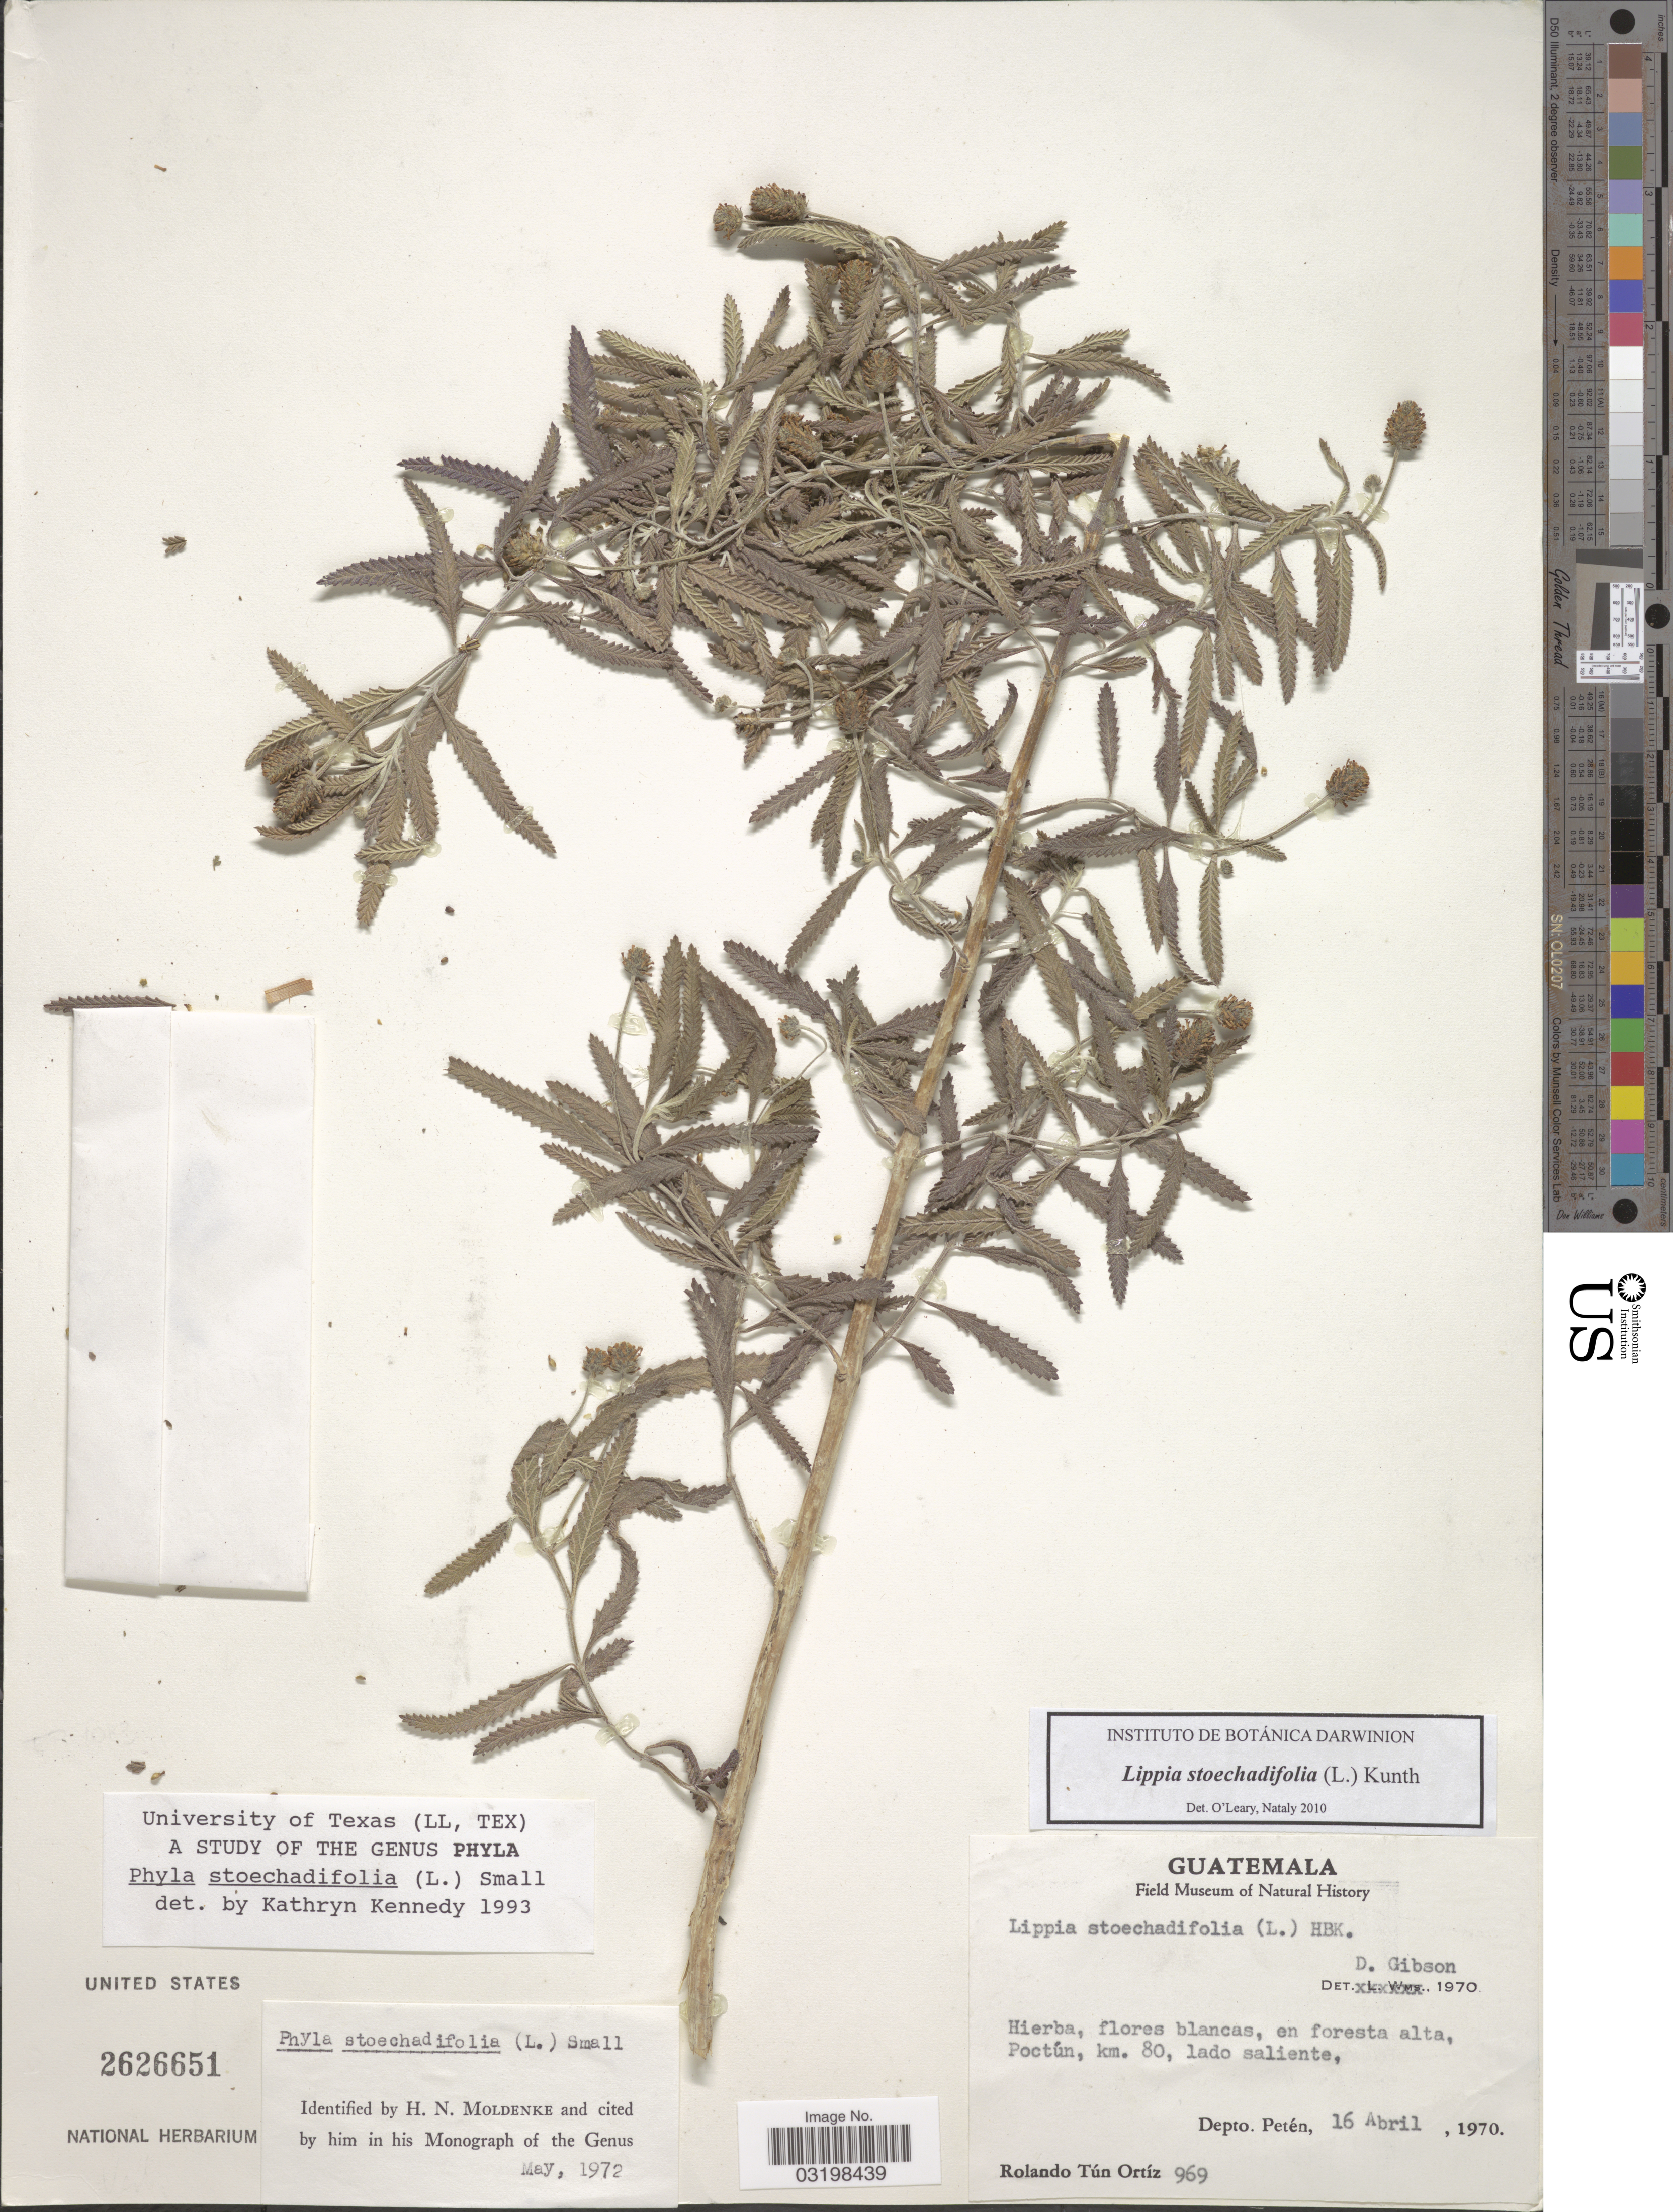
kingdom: Plantae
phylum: Tracheophyta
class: Magnoliopsida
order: Lamiales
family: Verbenaceae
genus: Lippia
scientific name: Lippia stoechadifolia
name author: (L.) Kunth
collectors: R. Ortiz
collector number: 969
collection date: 1970-04-16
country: Guatemala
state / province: El Petén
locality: En foresta alta, Poctún, km. 80, lado saliente. Depto. Petén.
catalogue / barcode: US 2626651